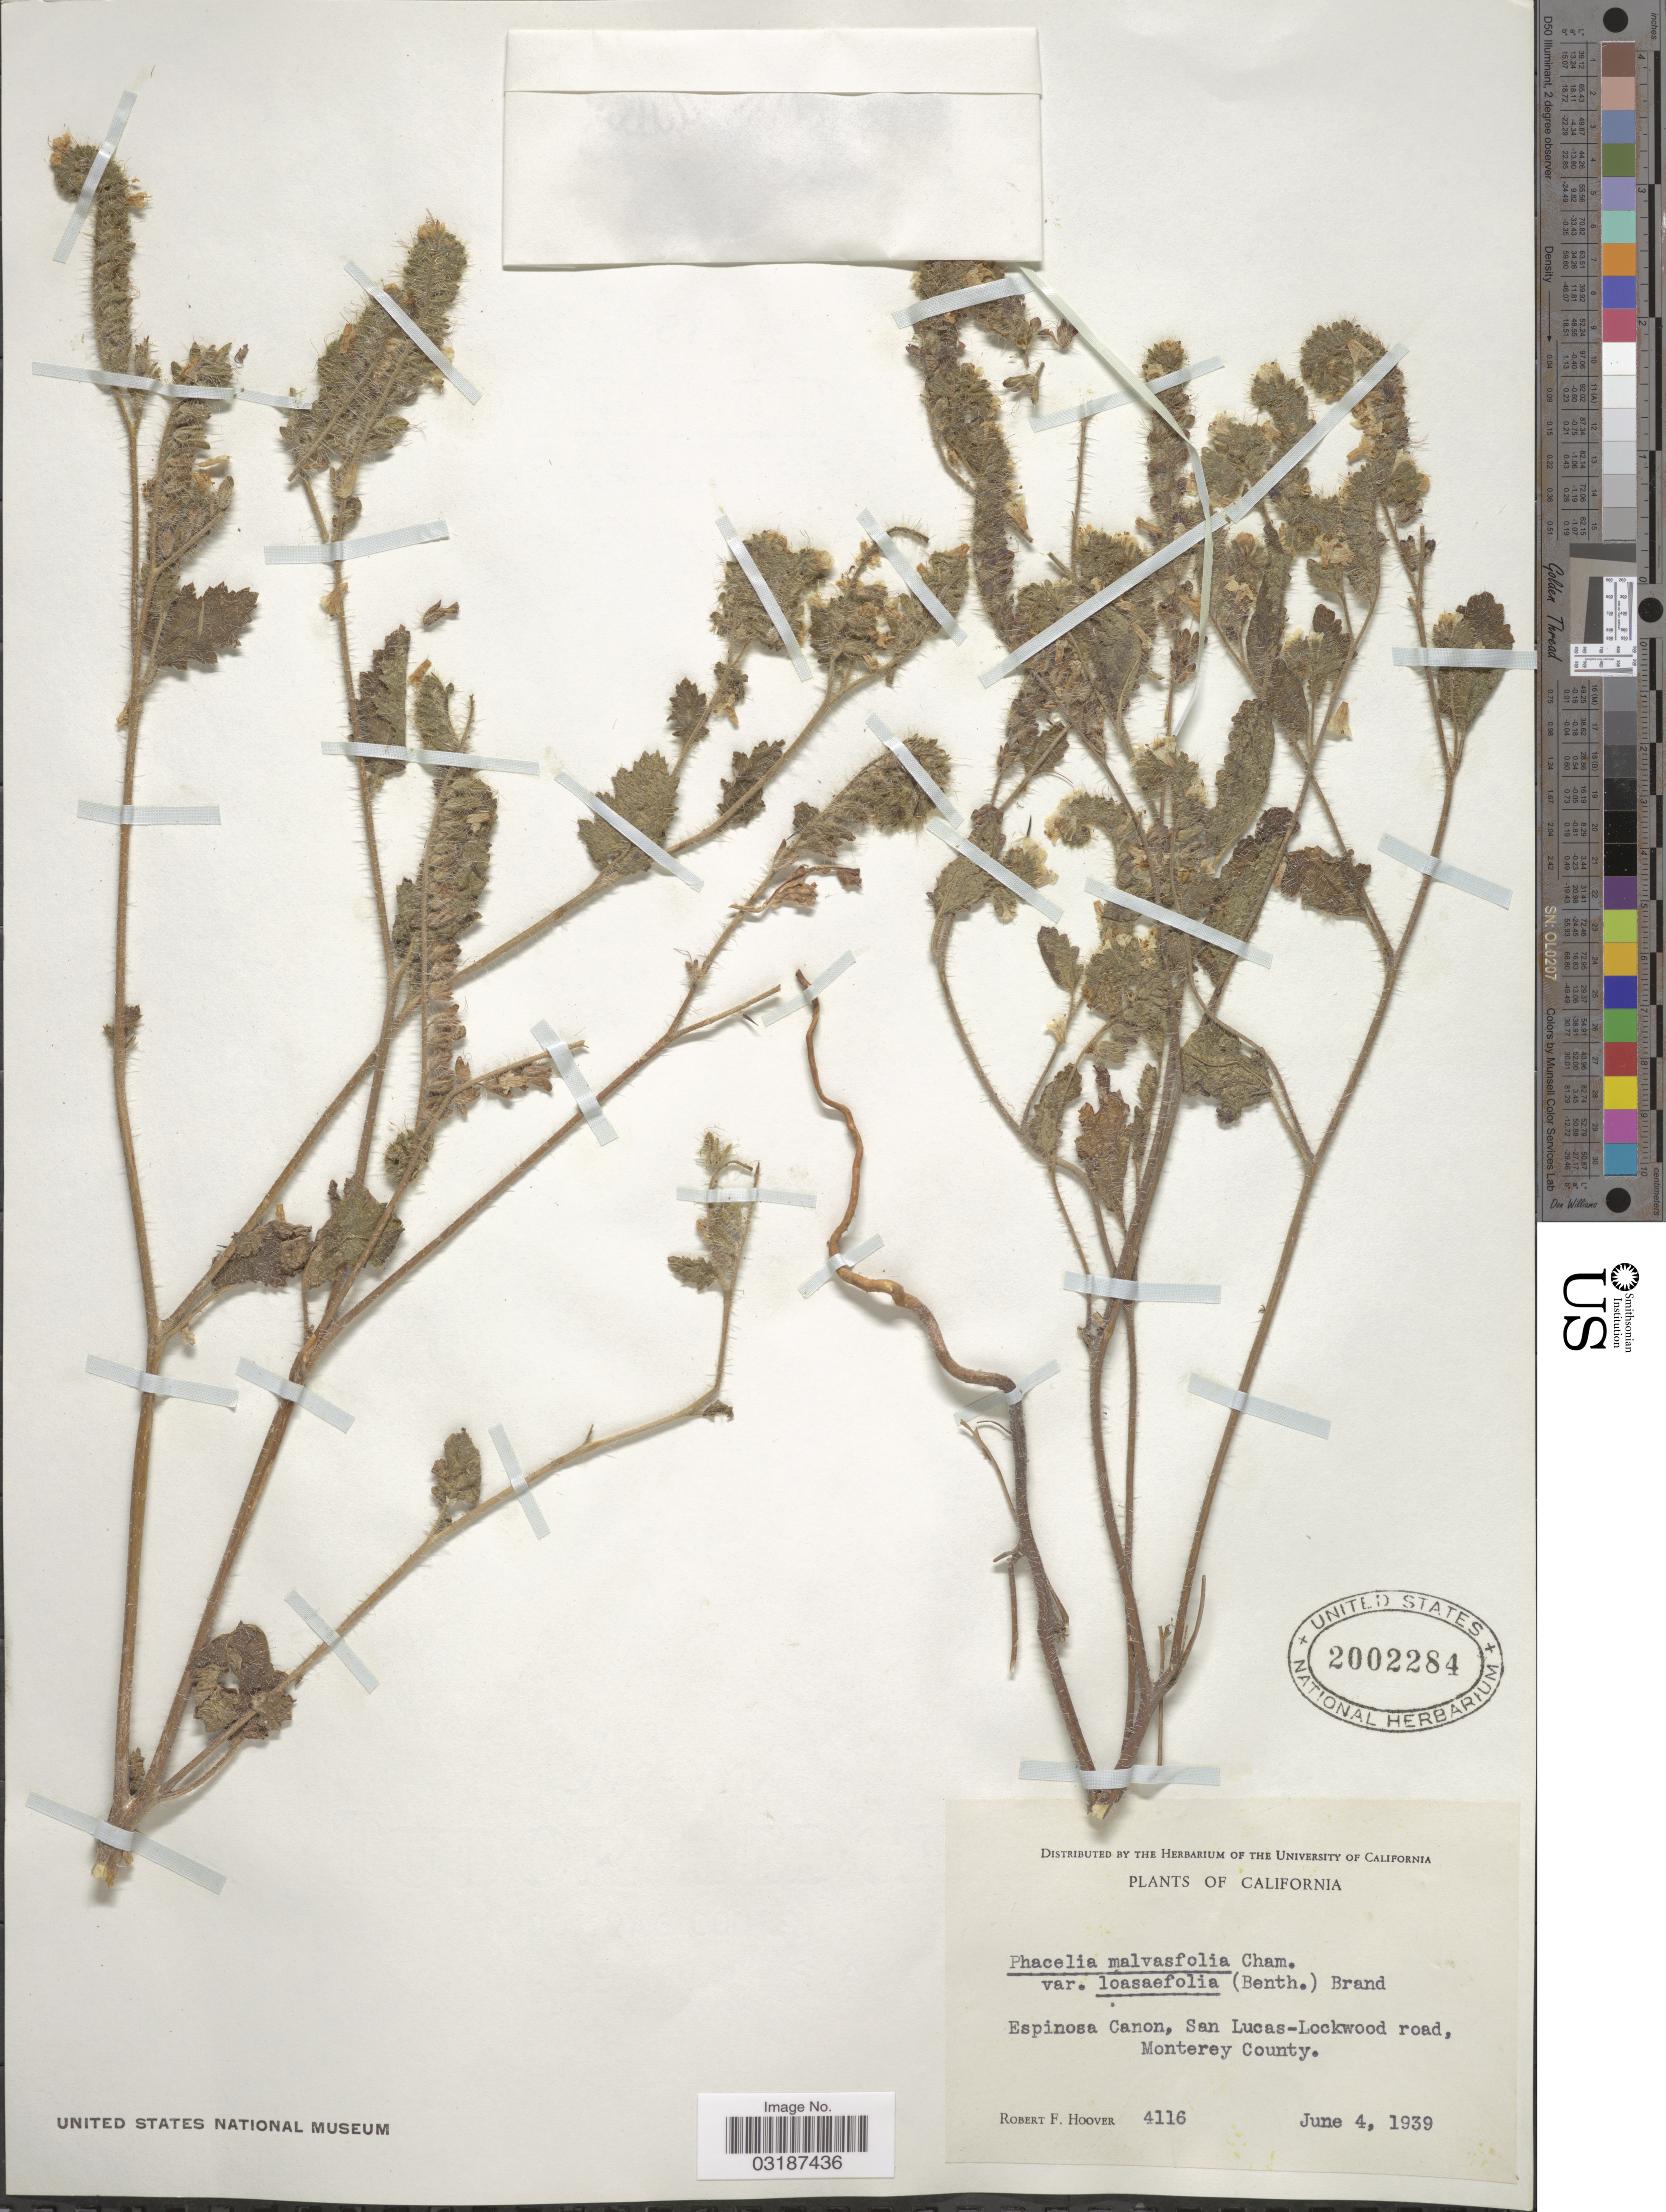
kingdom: Plantae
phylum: Tracheophyta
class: Magnoliopsida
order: Boraginales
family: Hydrophyllaceae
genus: Phacelia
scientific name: Phacelia malvifolia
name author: Cham.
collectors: R. F. Hoover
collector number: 4116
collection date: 1939-06-04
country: United States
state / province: California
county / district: Monterey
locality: Espinosa Canon, San Lucas-Lockwood road, Monterey County.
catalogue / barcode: US 2002284